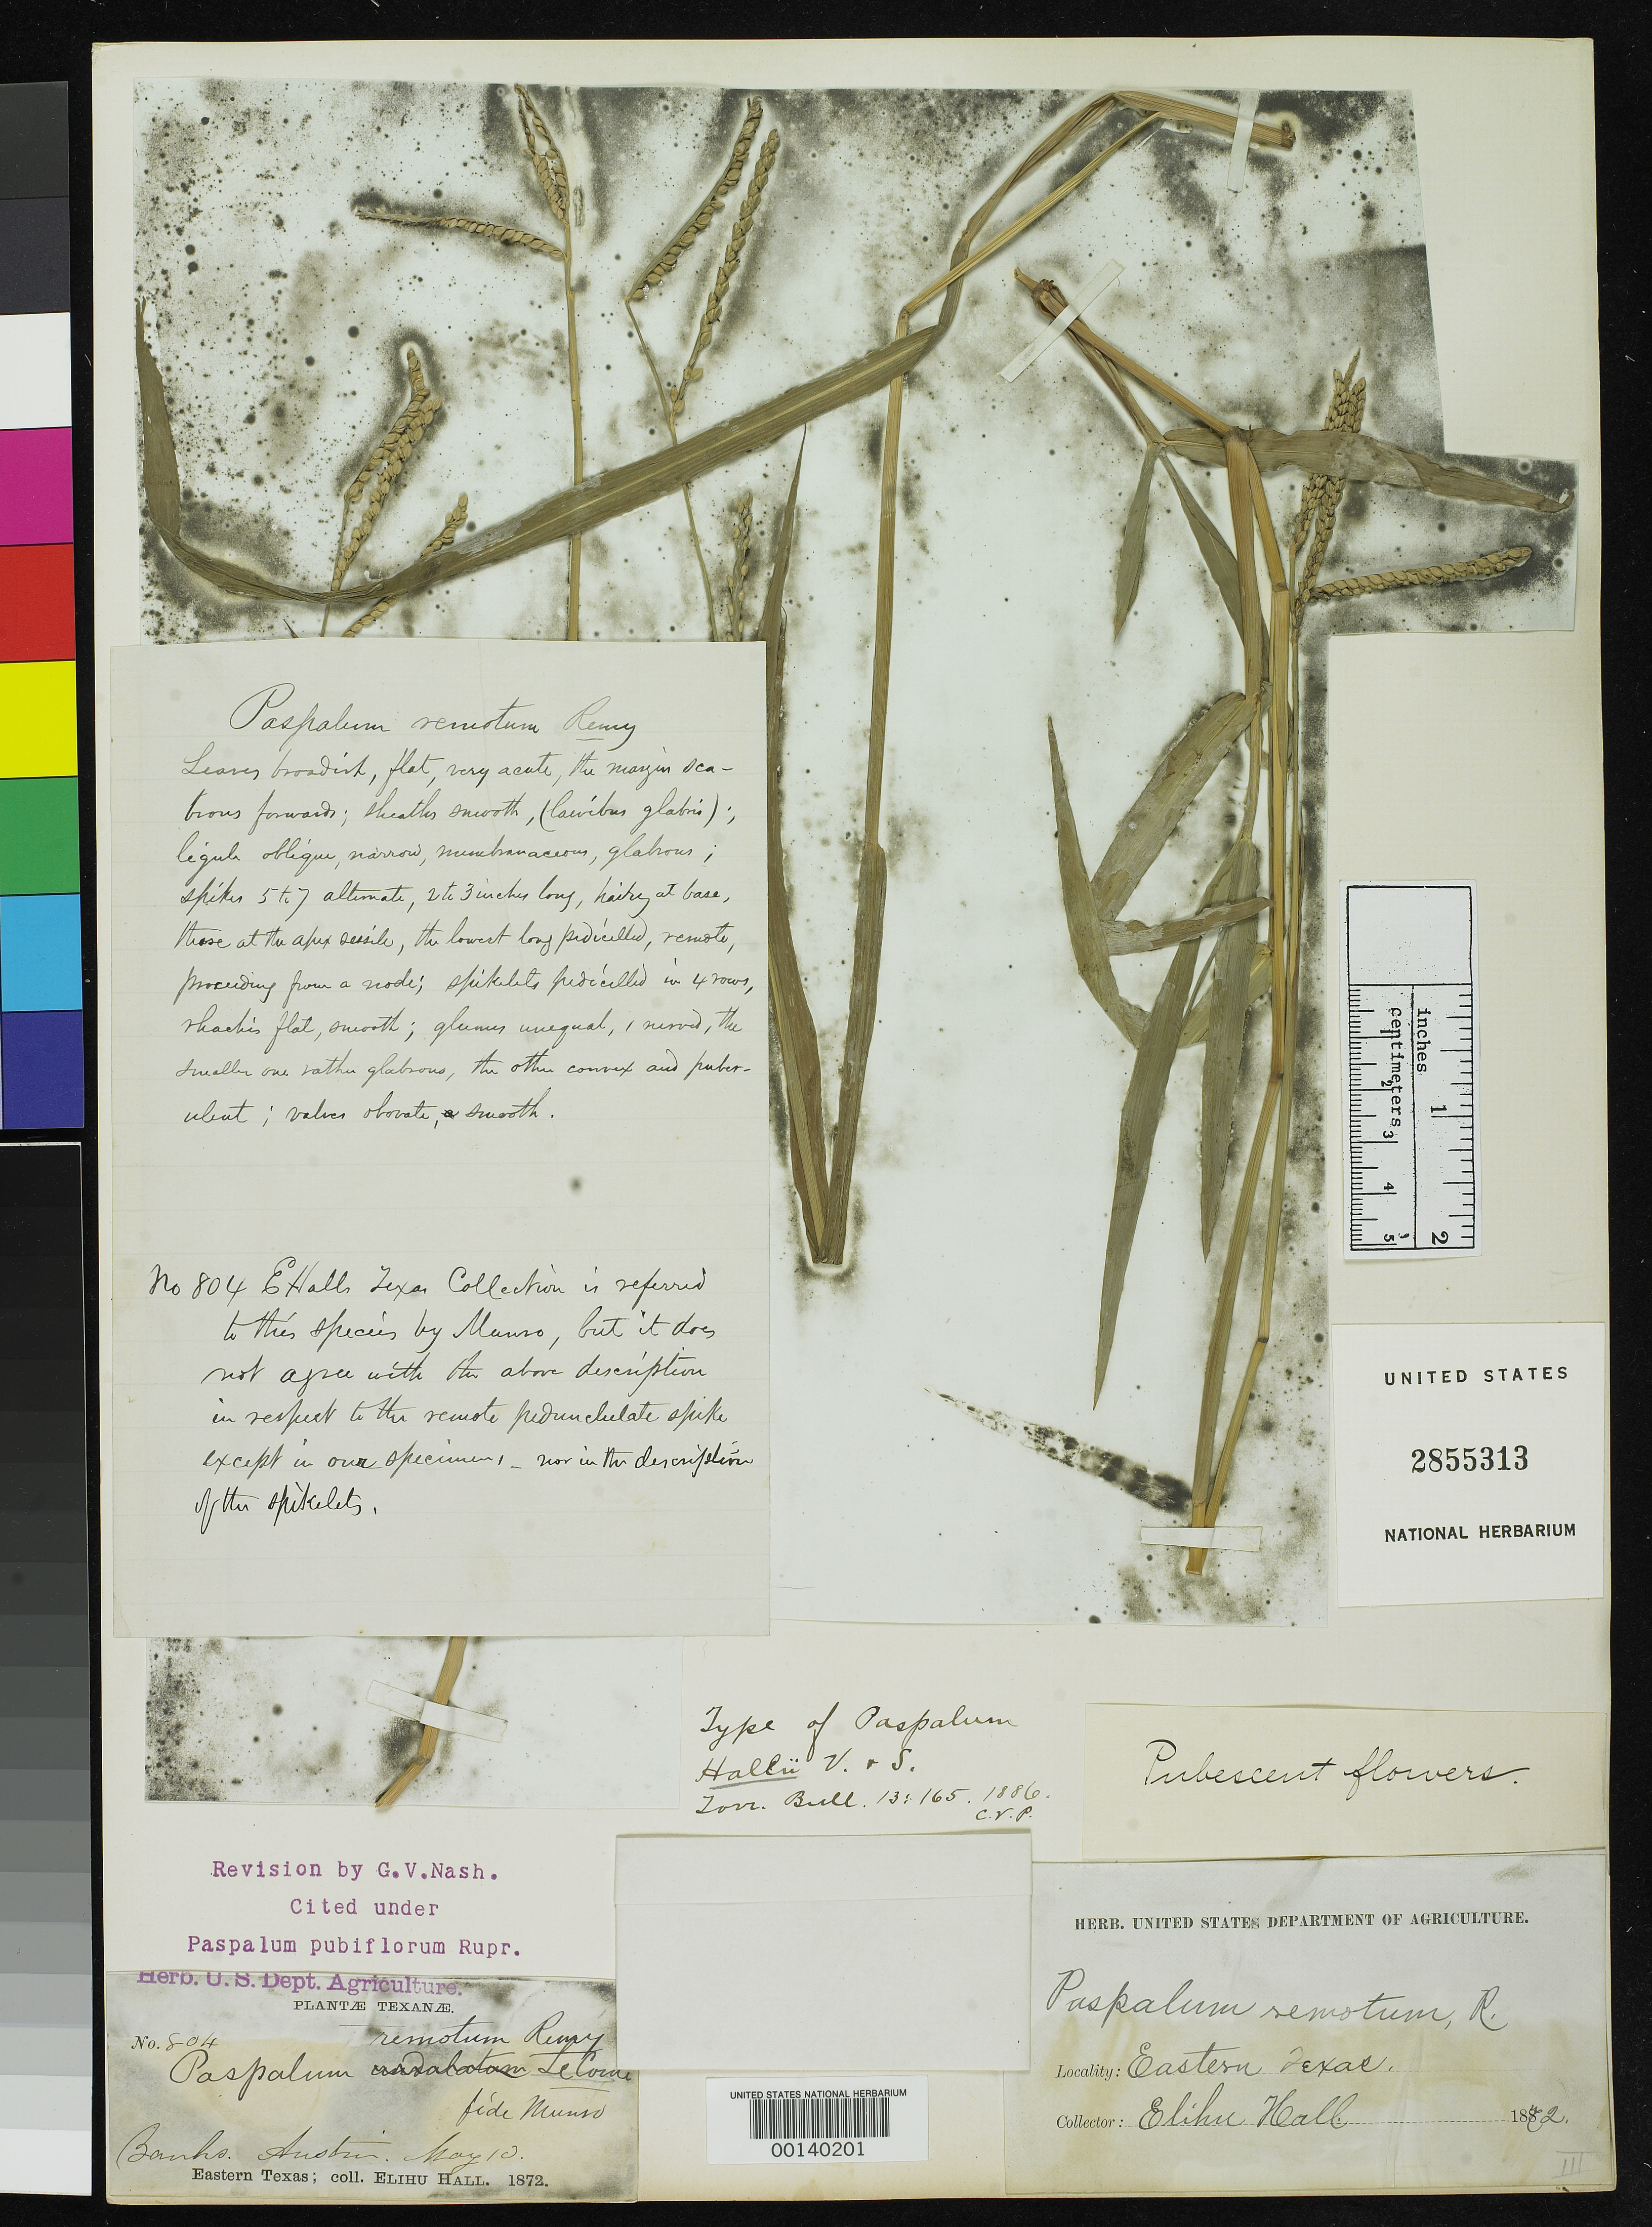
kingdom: Plantae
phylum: Tracheophyta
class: Liliopsida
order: Poales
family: Poaceae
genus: Paspalum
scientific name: Paspalum hallii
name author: Vasey & Scribn. in Vasey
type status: Holotype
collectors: E. Hall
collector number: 804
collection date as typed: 10 May 1872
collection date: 1872-05-10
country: United States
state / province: Texas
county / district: Williamson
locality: Austin.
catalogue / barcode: US 2855313